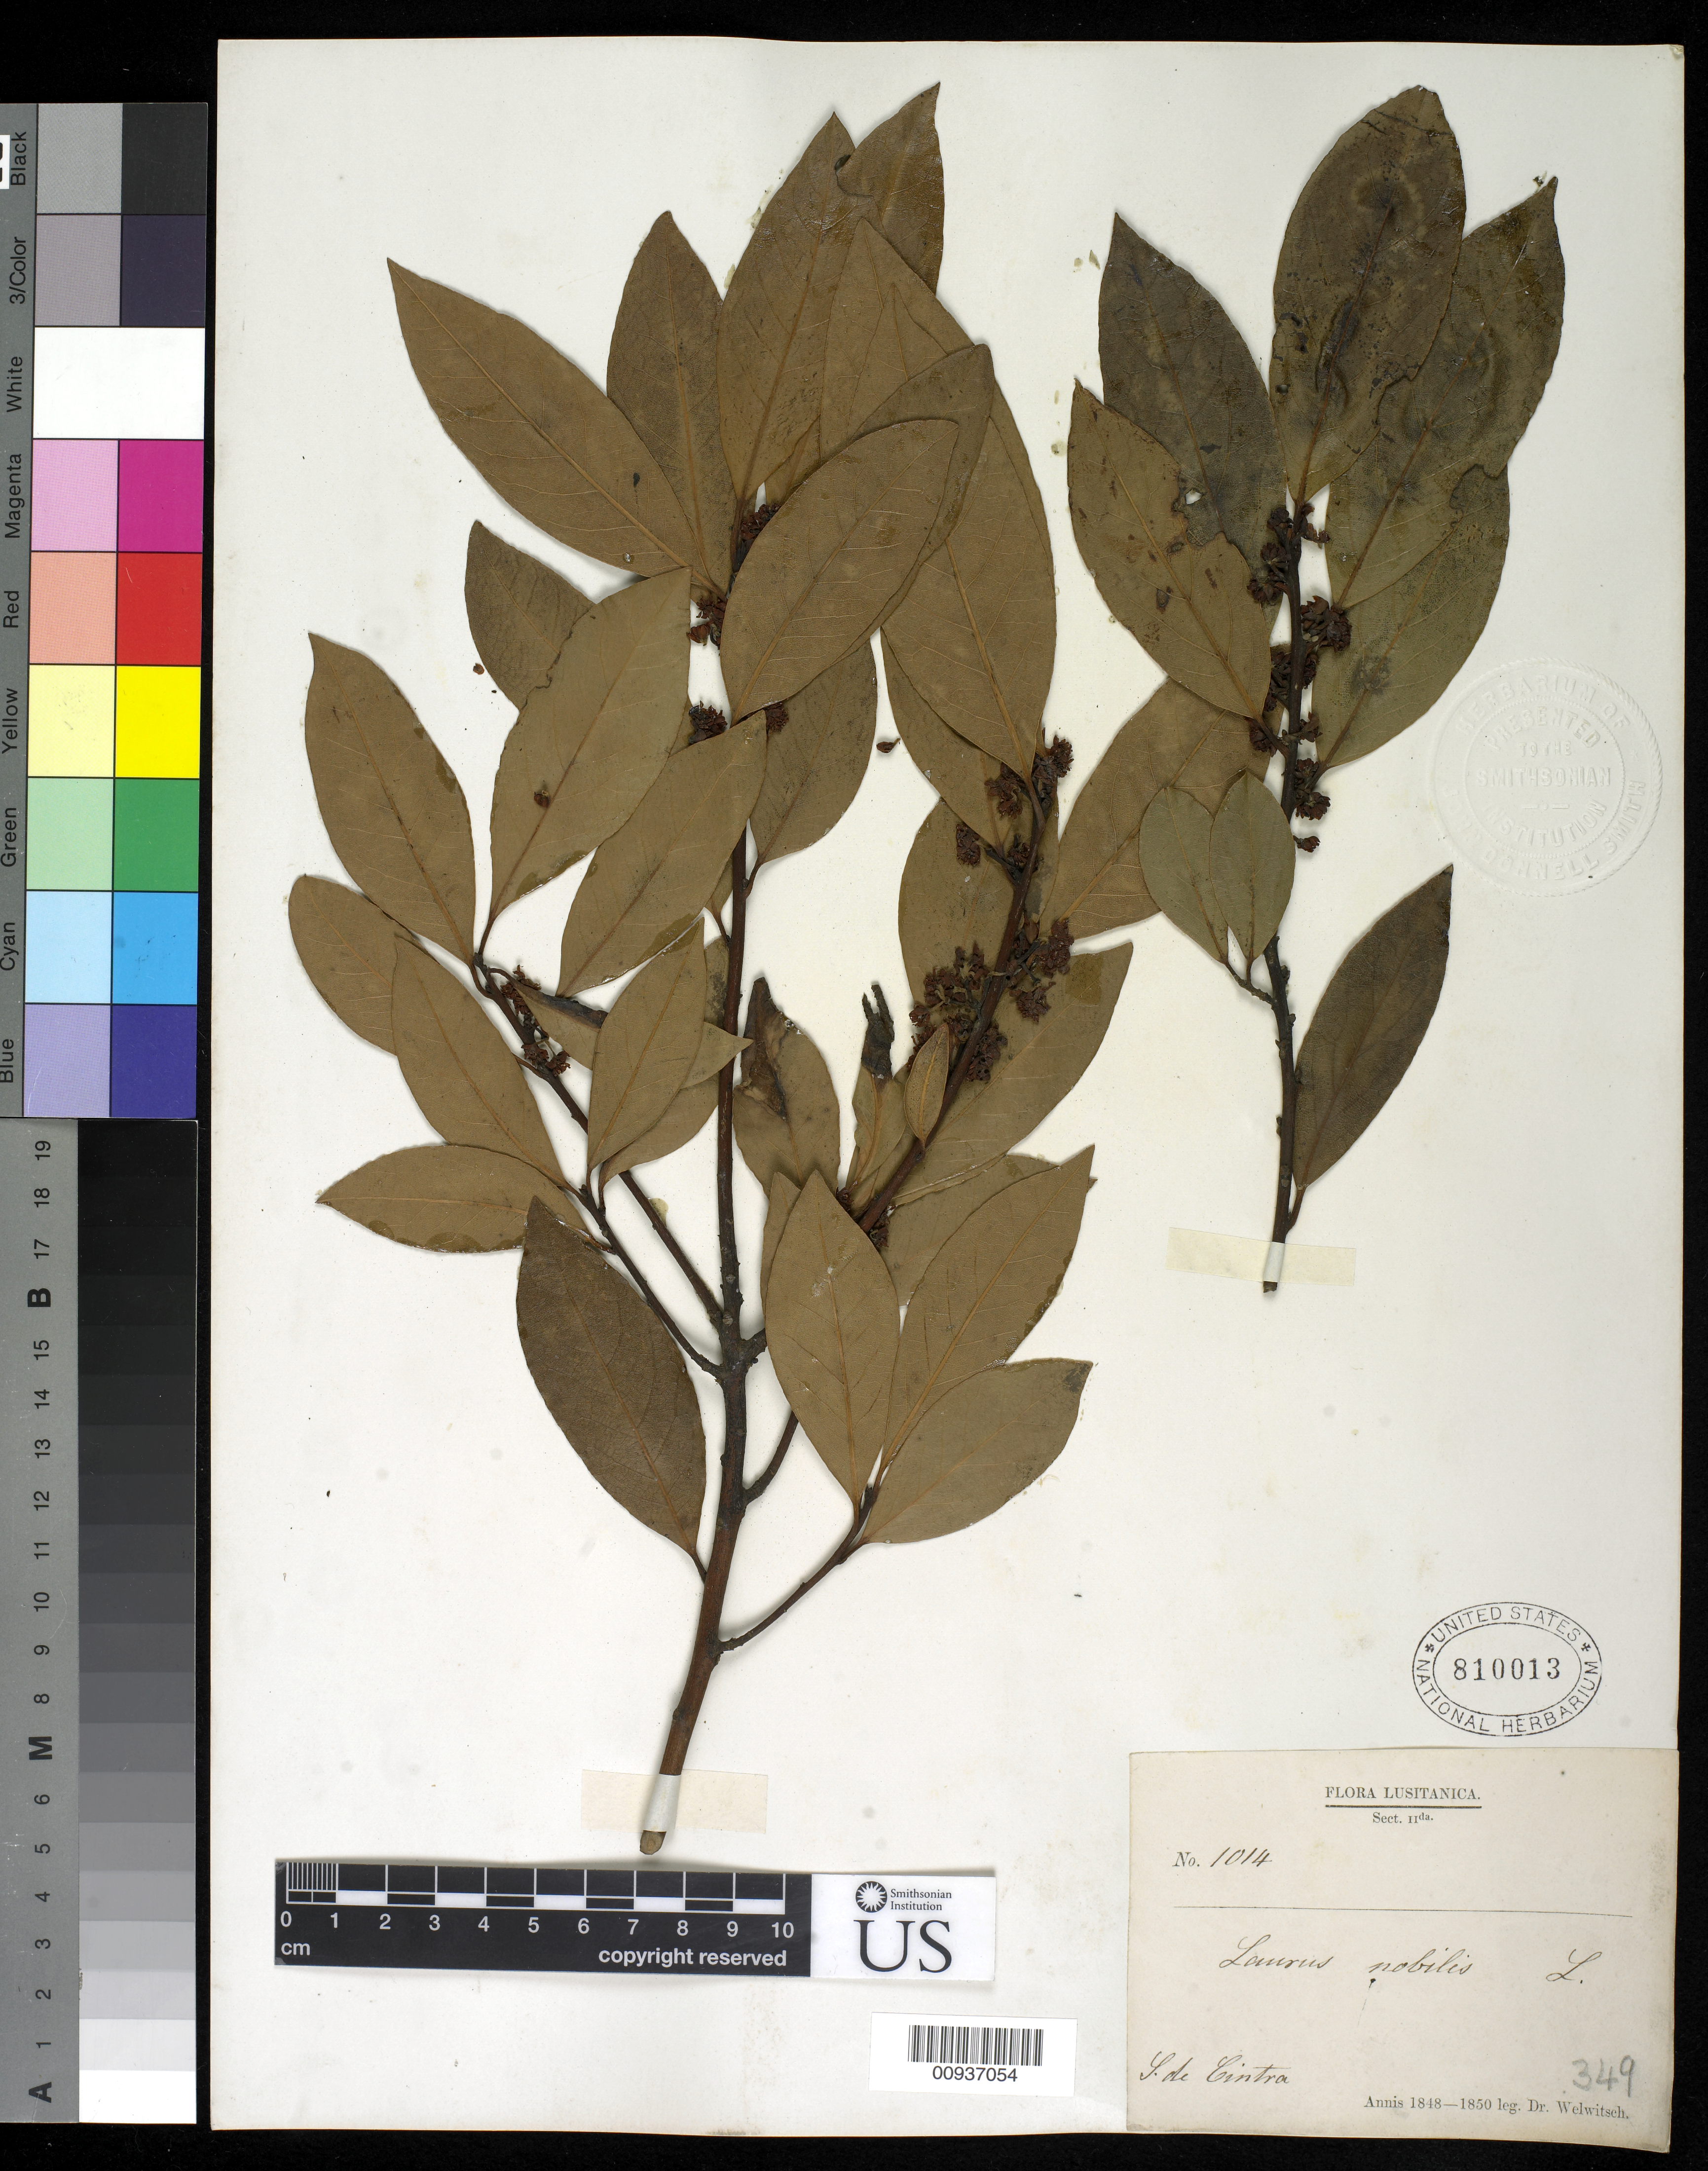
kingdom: Plantae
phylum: Tracheophyta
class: Magnoliopsida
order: Laurales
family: Lauraceae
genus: Laurus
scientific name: Laurus nobilis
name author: L.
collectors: F. M. Welwitsch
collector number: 1014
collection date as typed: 1848 to -- -- 1850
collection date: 1848/1850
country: Portugal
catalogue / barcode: US 810013